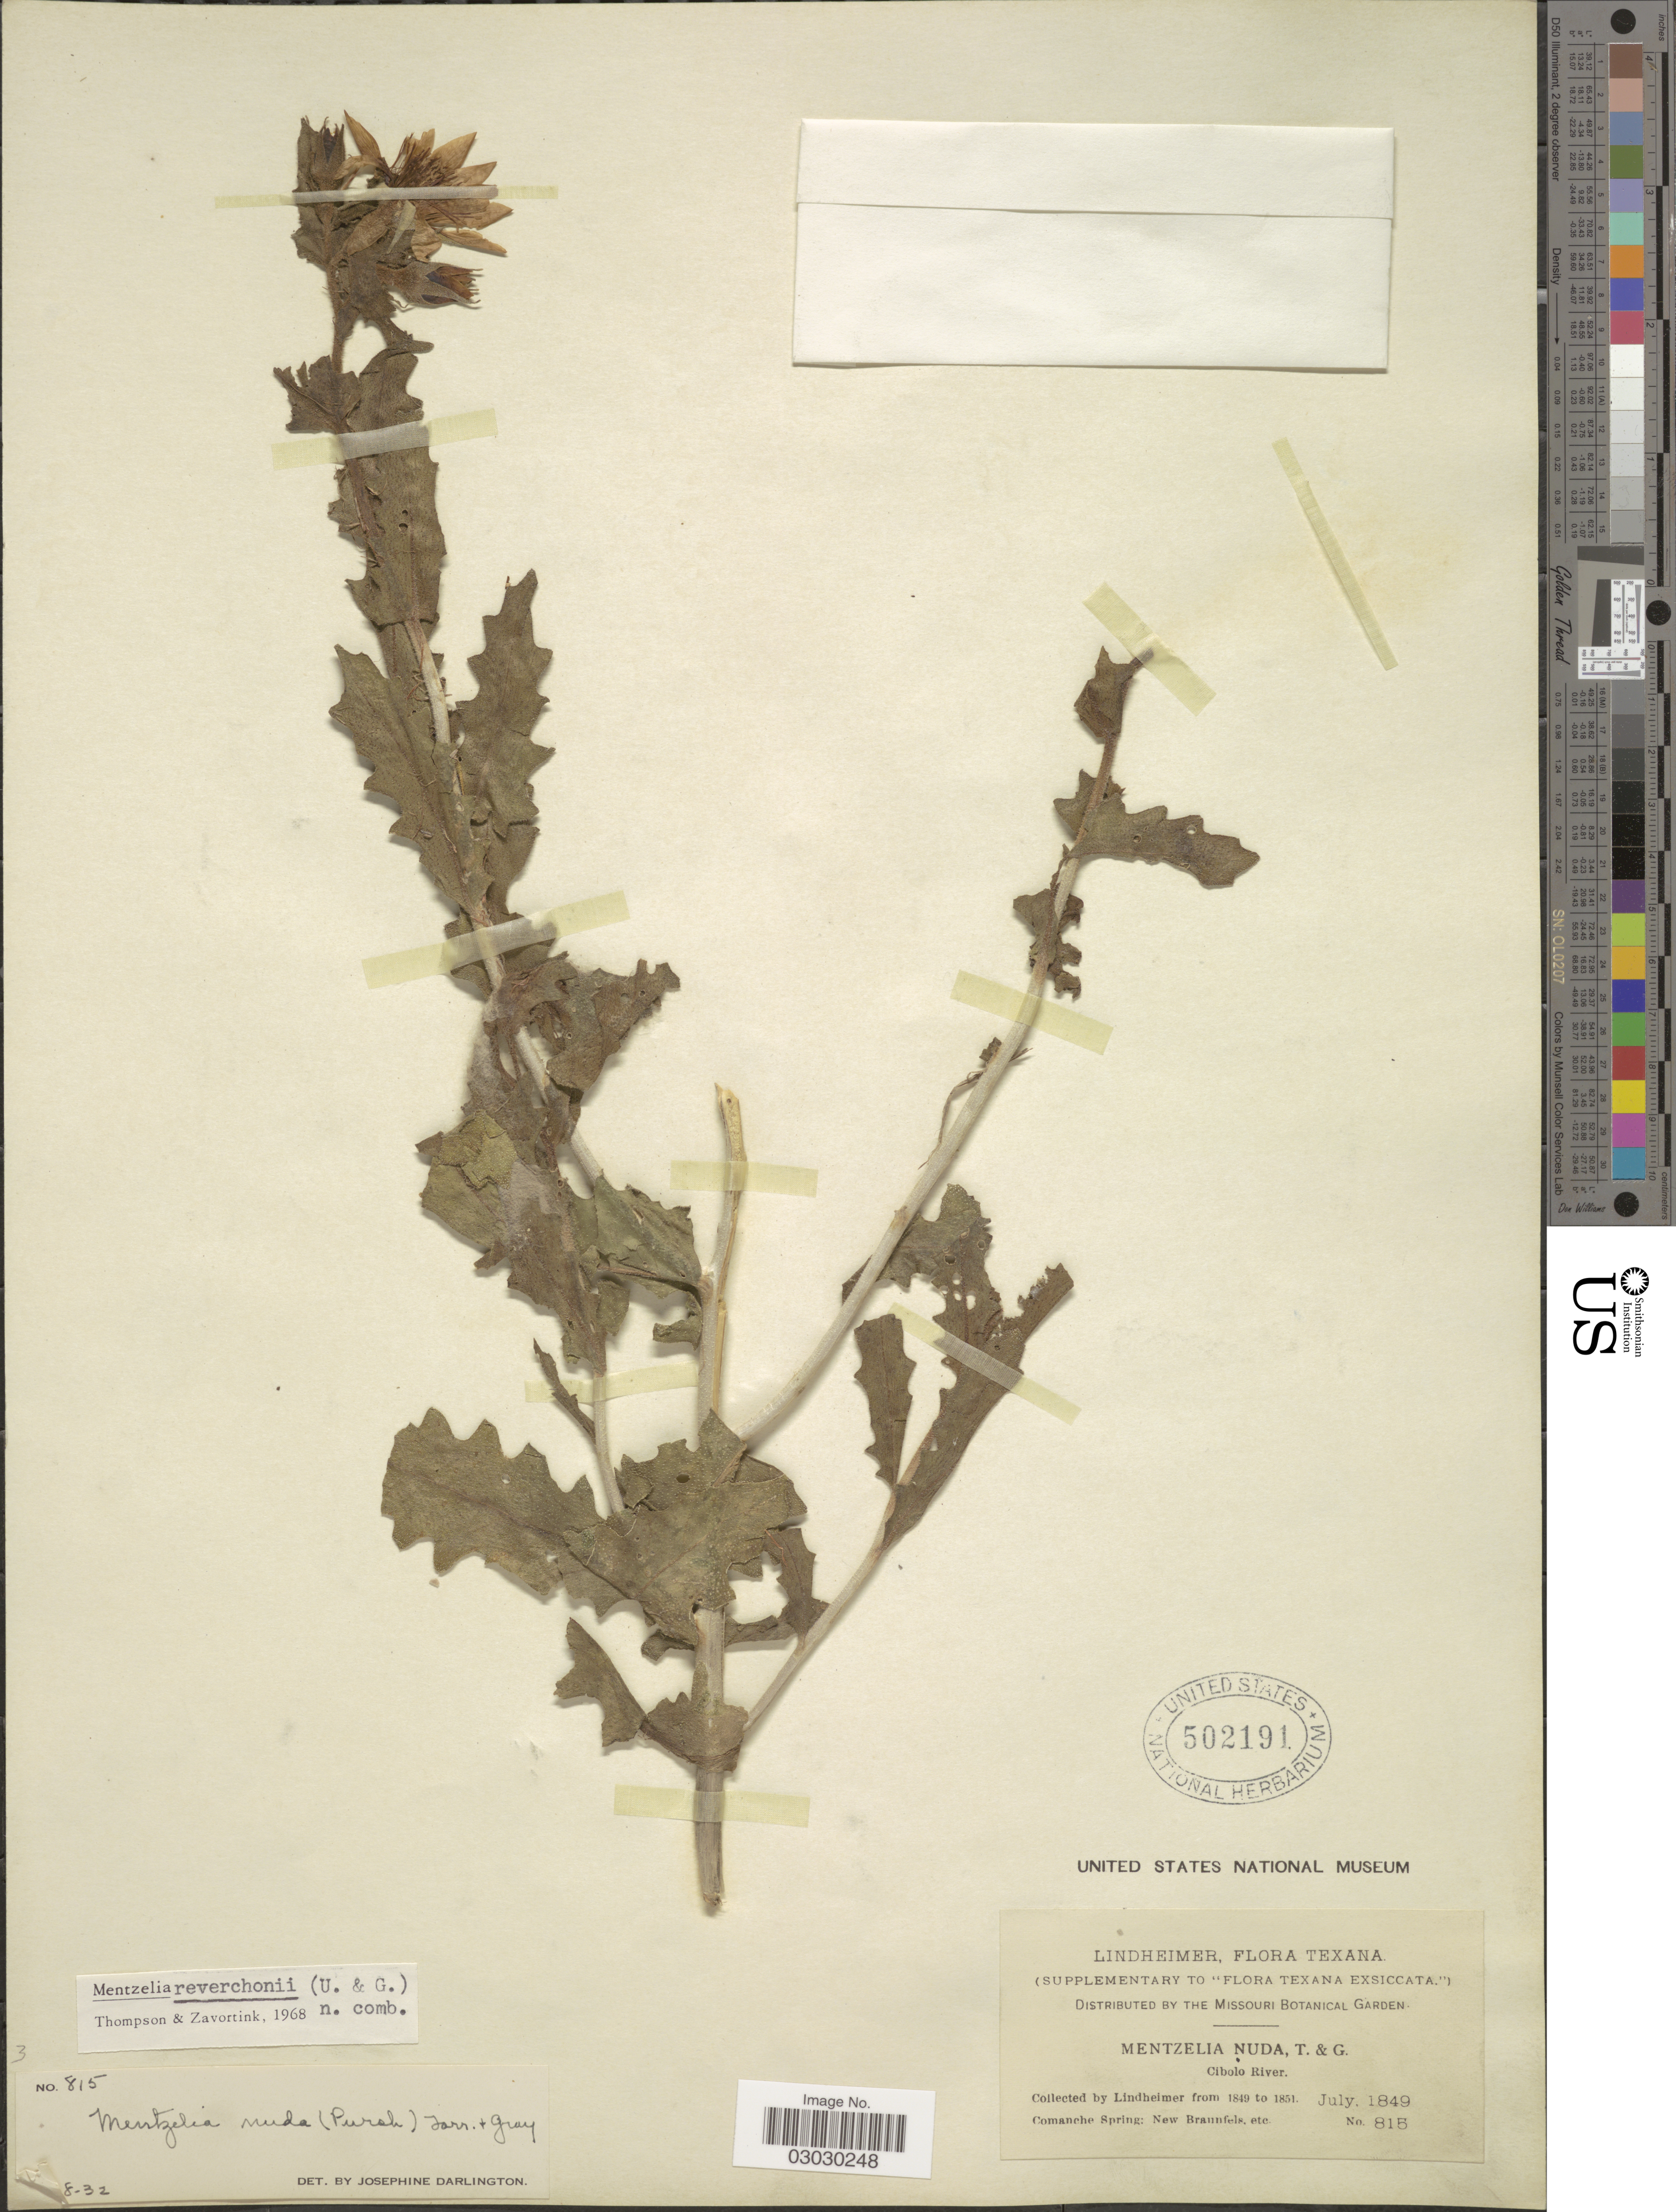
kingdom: Plantae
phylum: Tracheophyta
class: Magnoliopsida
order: Cornales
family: Loasaceae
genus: Mentzelia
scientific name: Mentzelia reverchonii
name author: (Urb.) H.J. Thomps. & Zavort.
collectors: -. Lindheimer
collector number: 815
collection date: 1849-07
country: United States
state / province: Texas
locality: Comanche Spring: New Brannfels, etc.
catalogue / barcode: US 502191